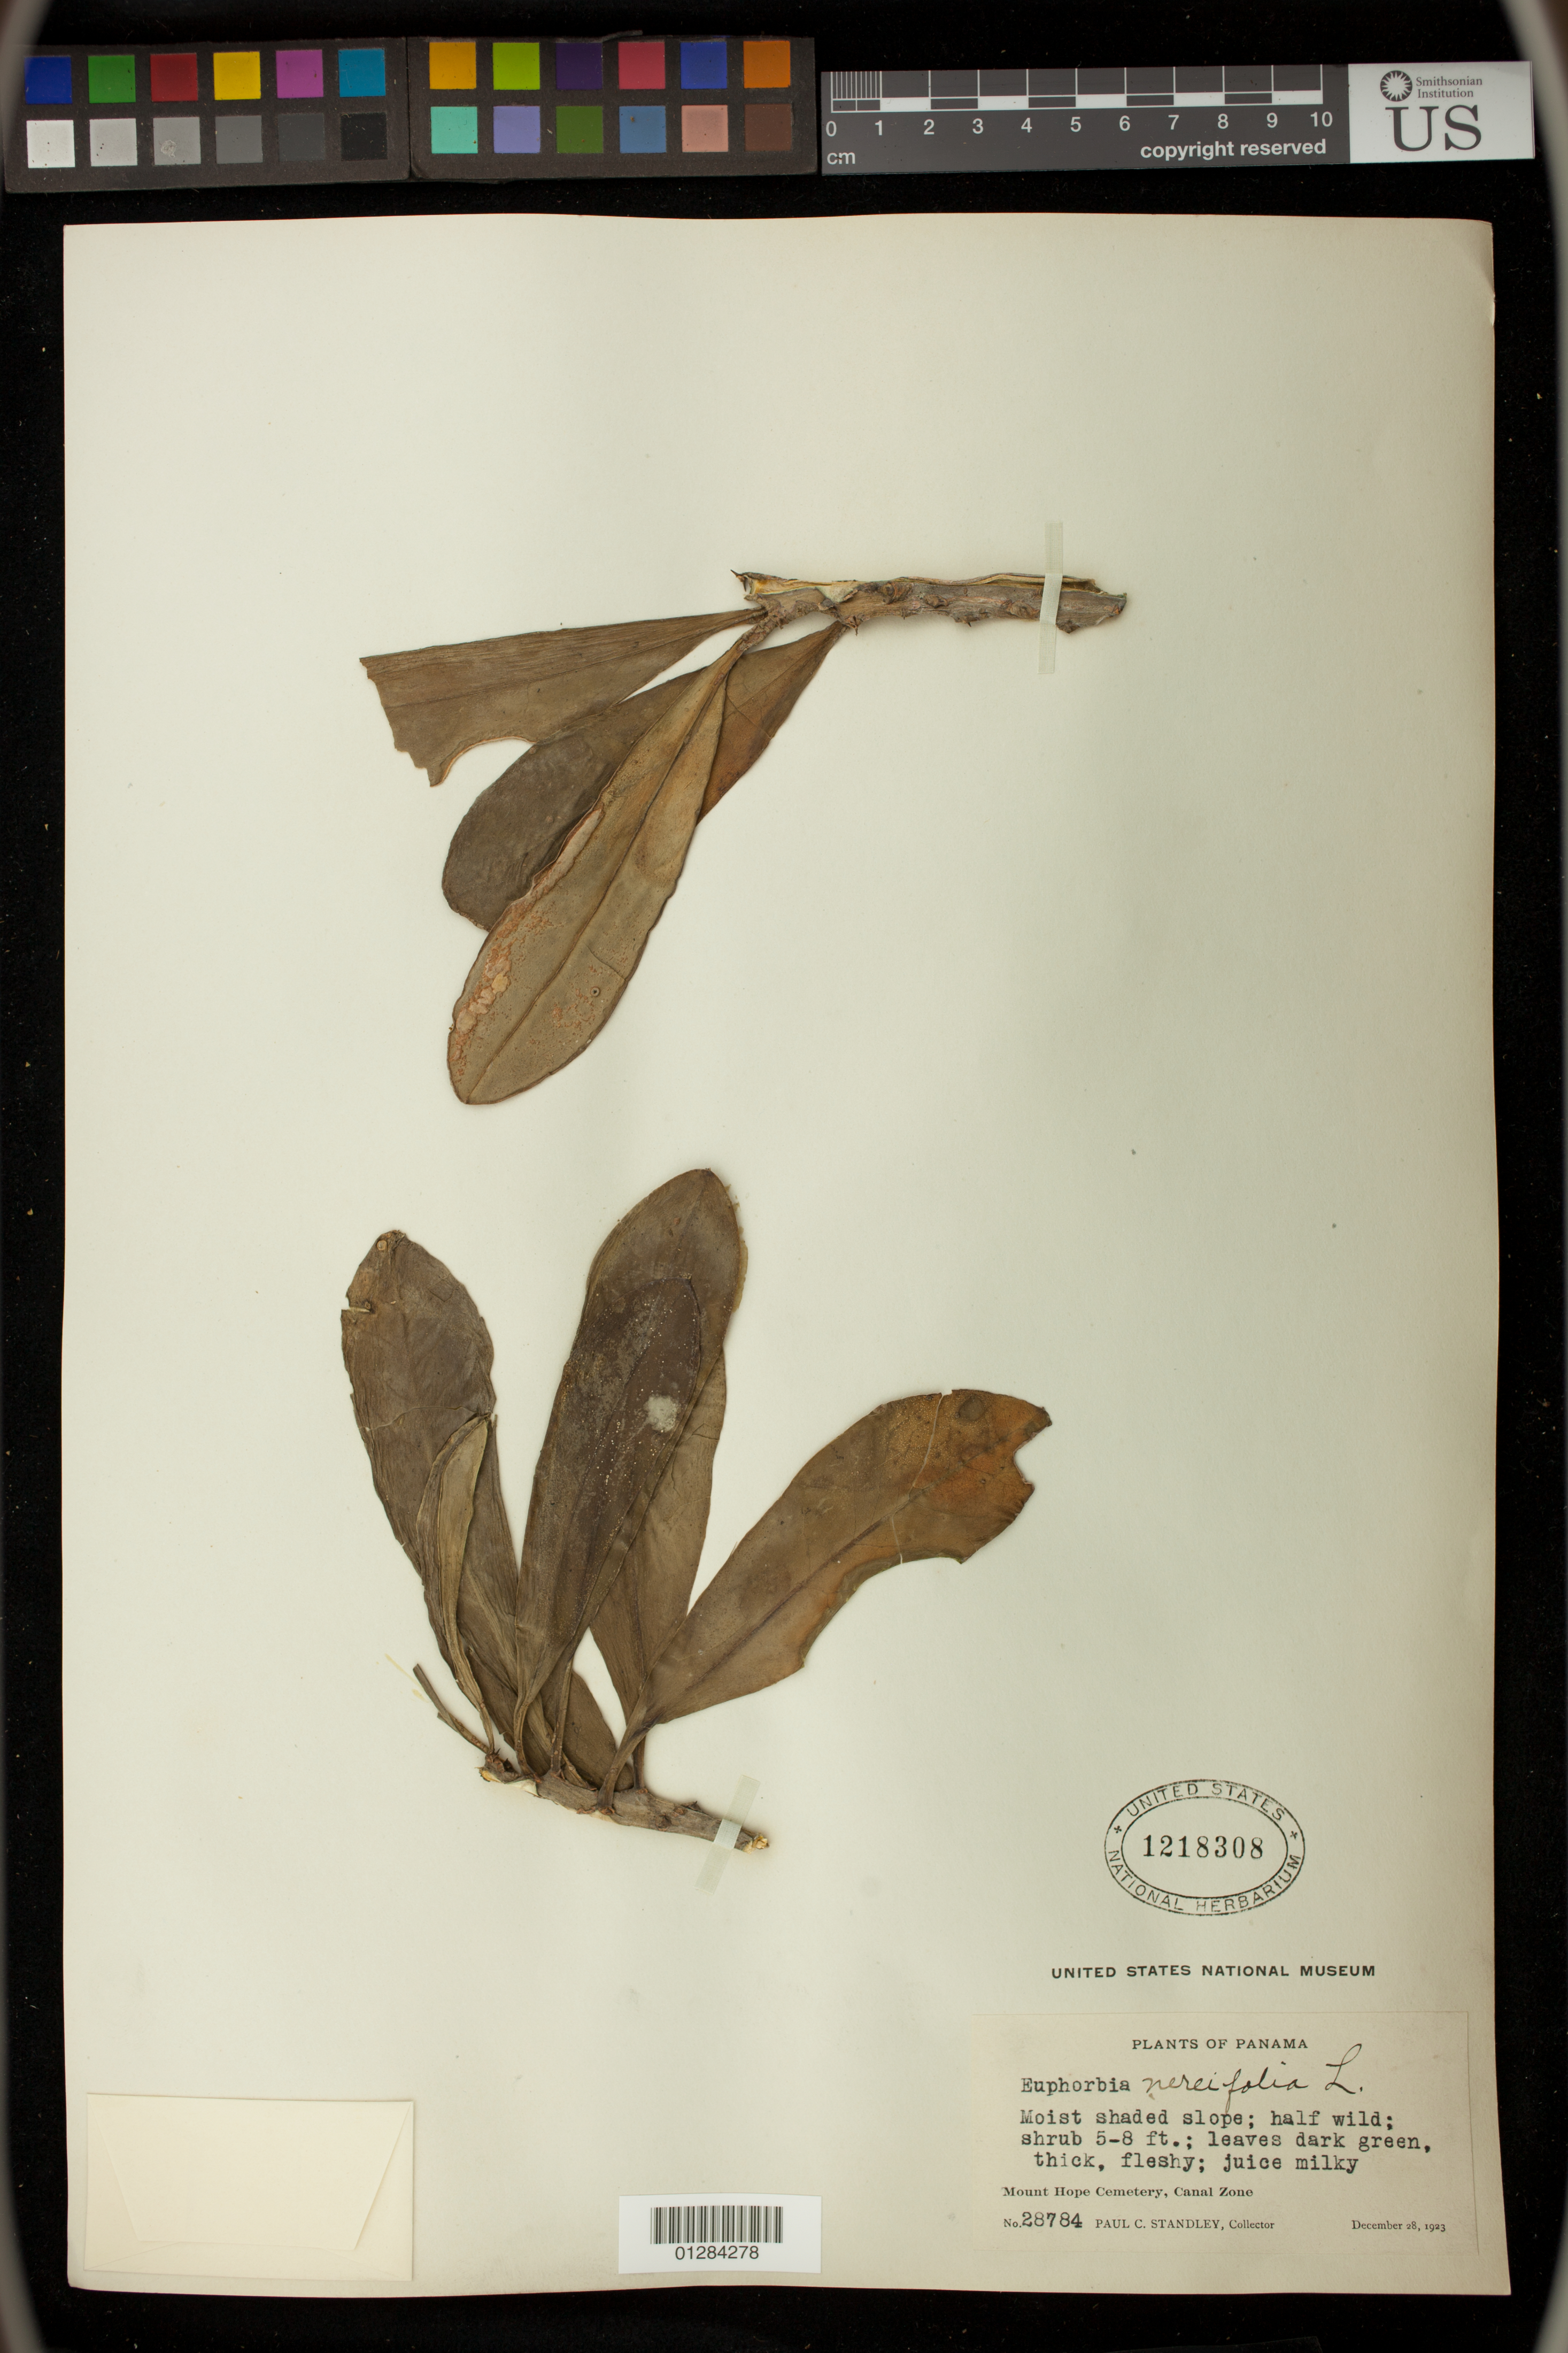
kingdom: Plantae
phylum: Tracheophyta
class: Magnoliopsida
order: Malpighiales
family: Euphorbiaceae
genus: Euphorbia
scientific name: Euphorbia neriifolia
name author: L.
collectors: P. C. Standley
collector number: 28784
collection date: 1923-12-28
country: Panama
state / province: Panamá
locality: Mount Hope Cemetery, Canal Zone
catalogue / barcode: US 1218308